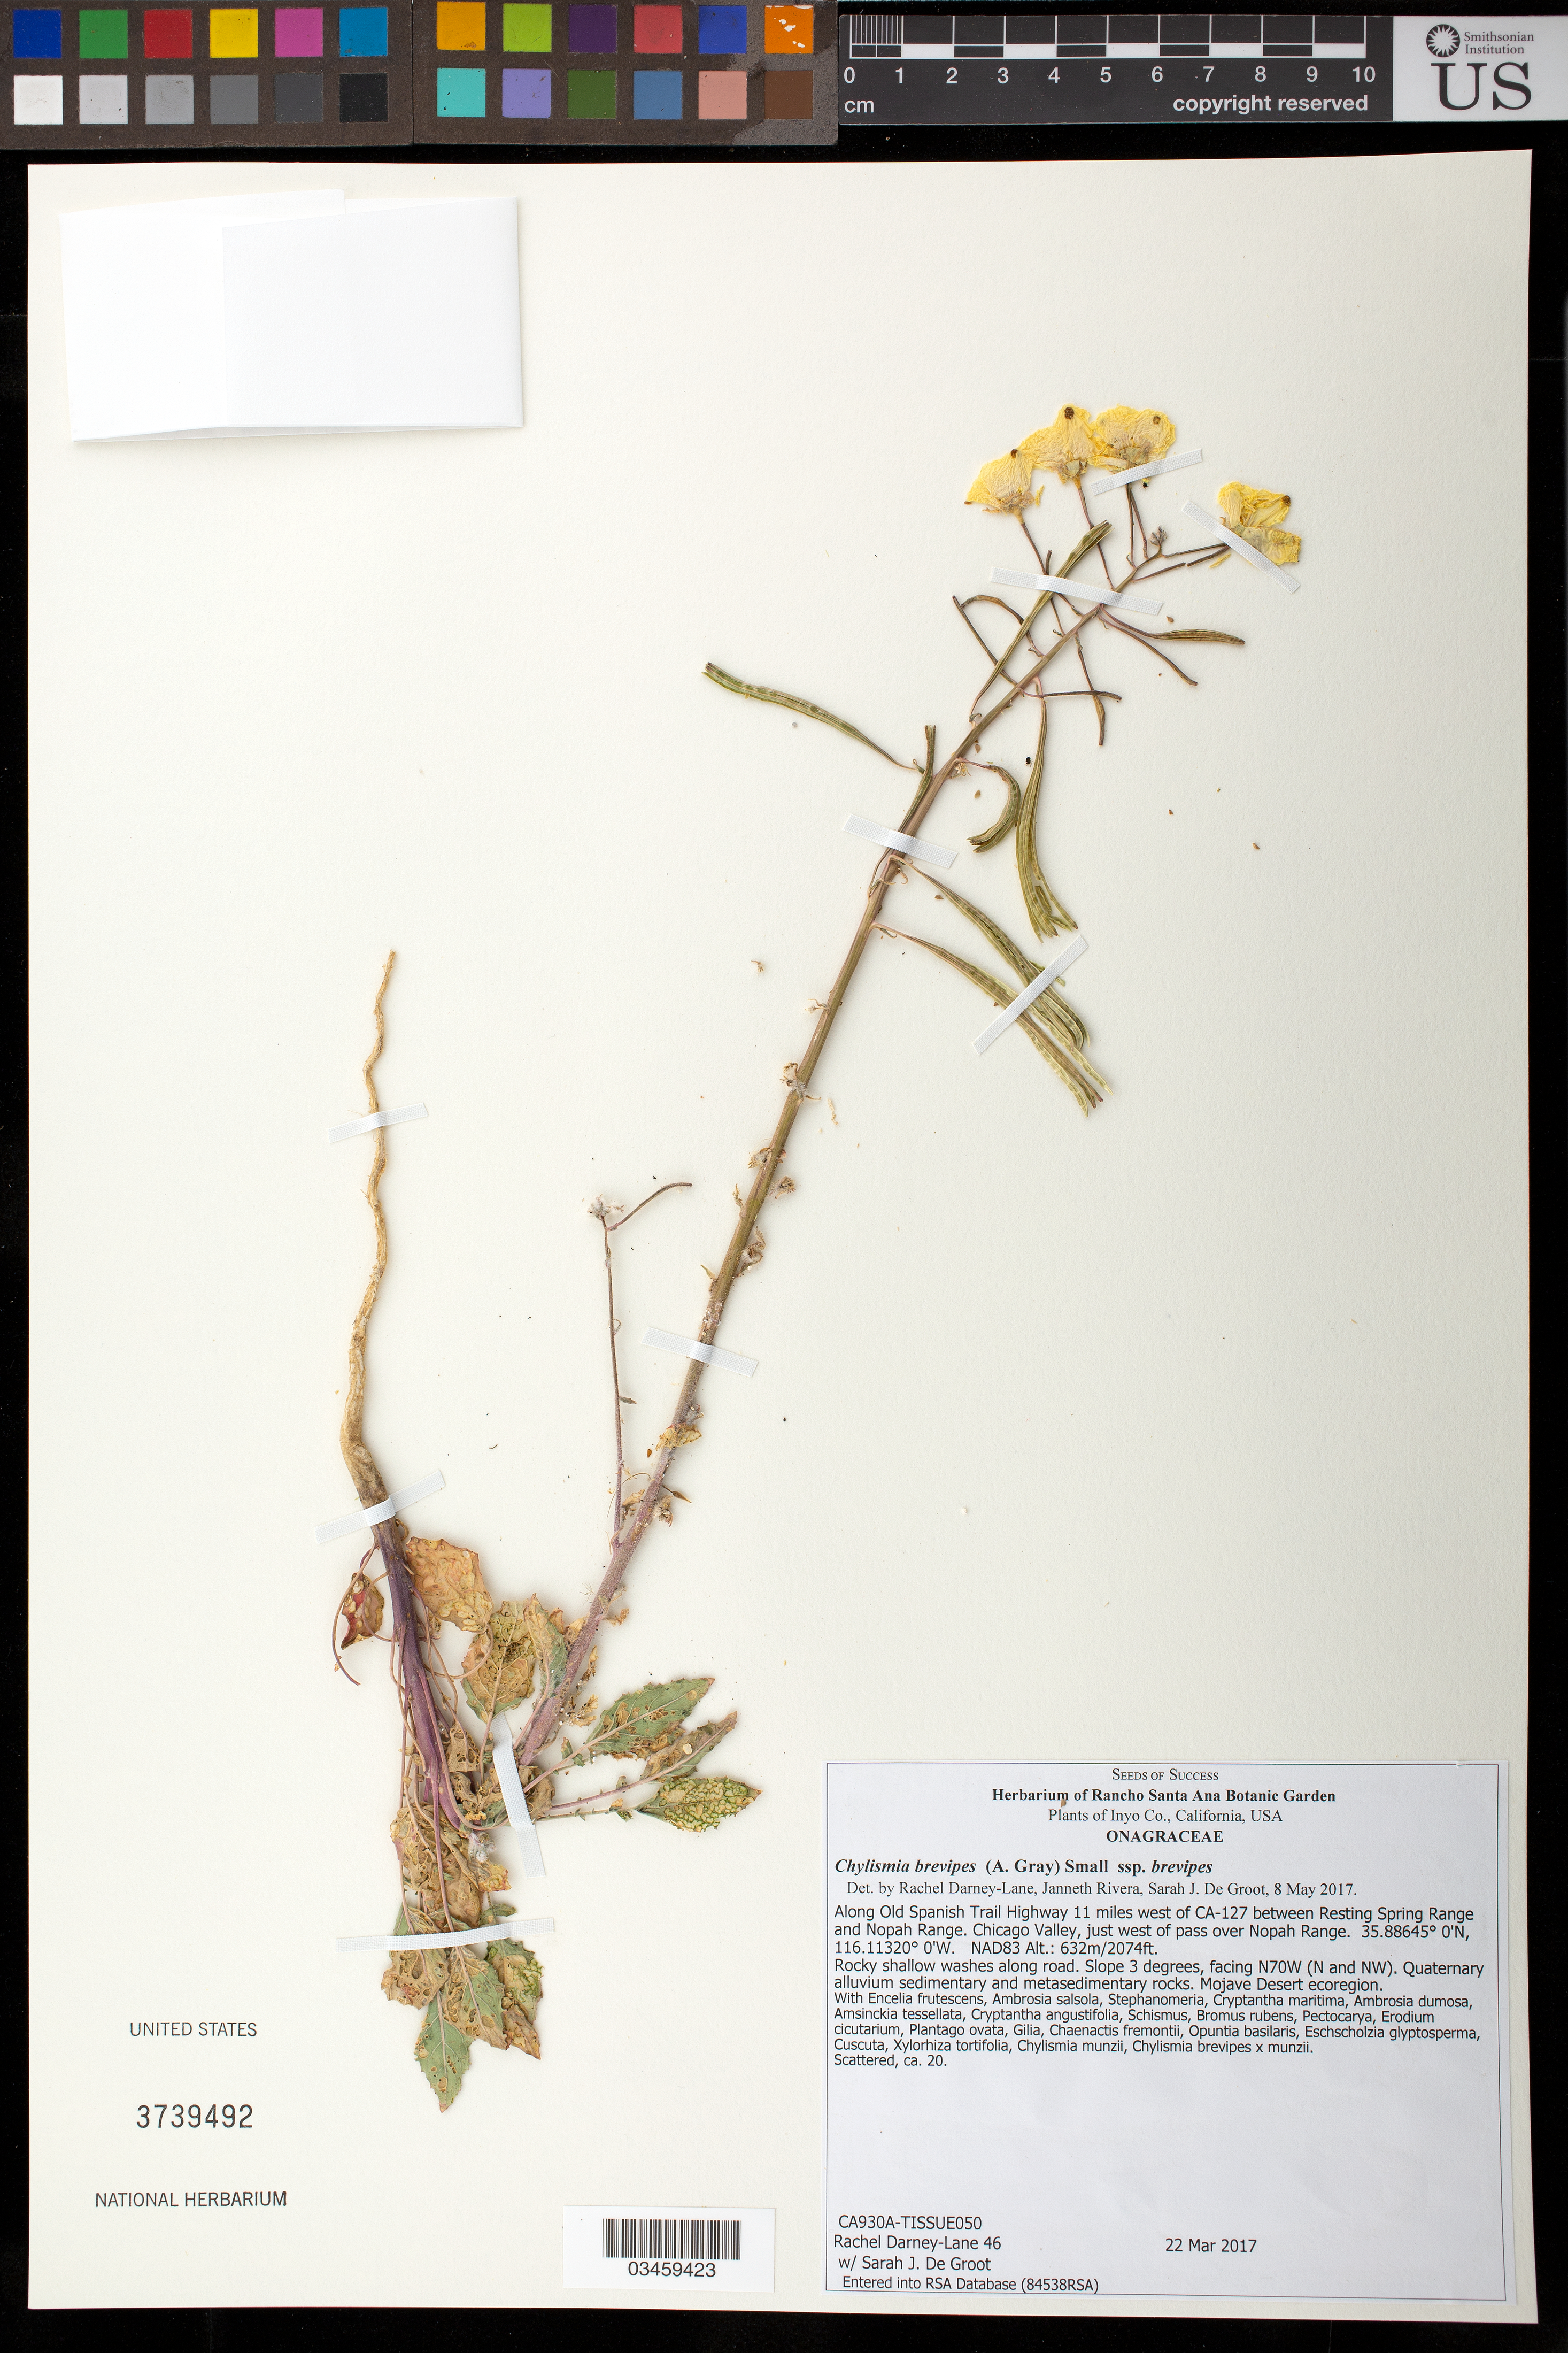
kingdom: Plantae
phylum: Tracheophyta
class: Magnoliopsida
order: Myrtales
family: Onagraceae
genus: Chylismia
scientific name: Chylismia brevipes subsp. brevipes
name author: (A. Gray) Small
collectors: R. Darney-Lane & S. De Groot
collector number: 46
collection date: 2017-03-22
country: United States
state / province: California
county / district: Inyo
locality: Along Old Spanish Trail Hwy 11 mi. W of CA-127 between Resting Spring Range and Nopah Range. Chicago Valley just W of pass over Nopah Range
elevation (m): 632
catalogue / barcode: US 3739492